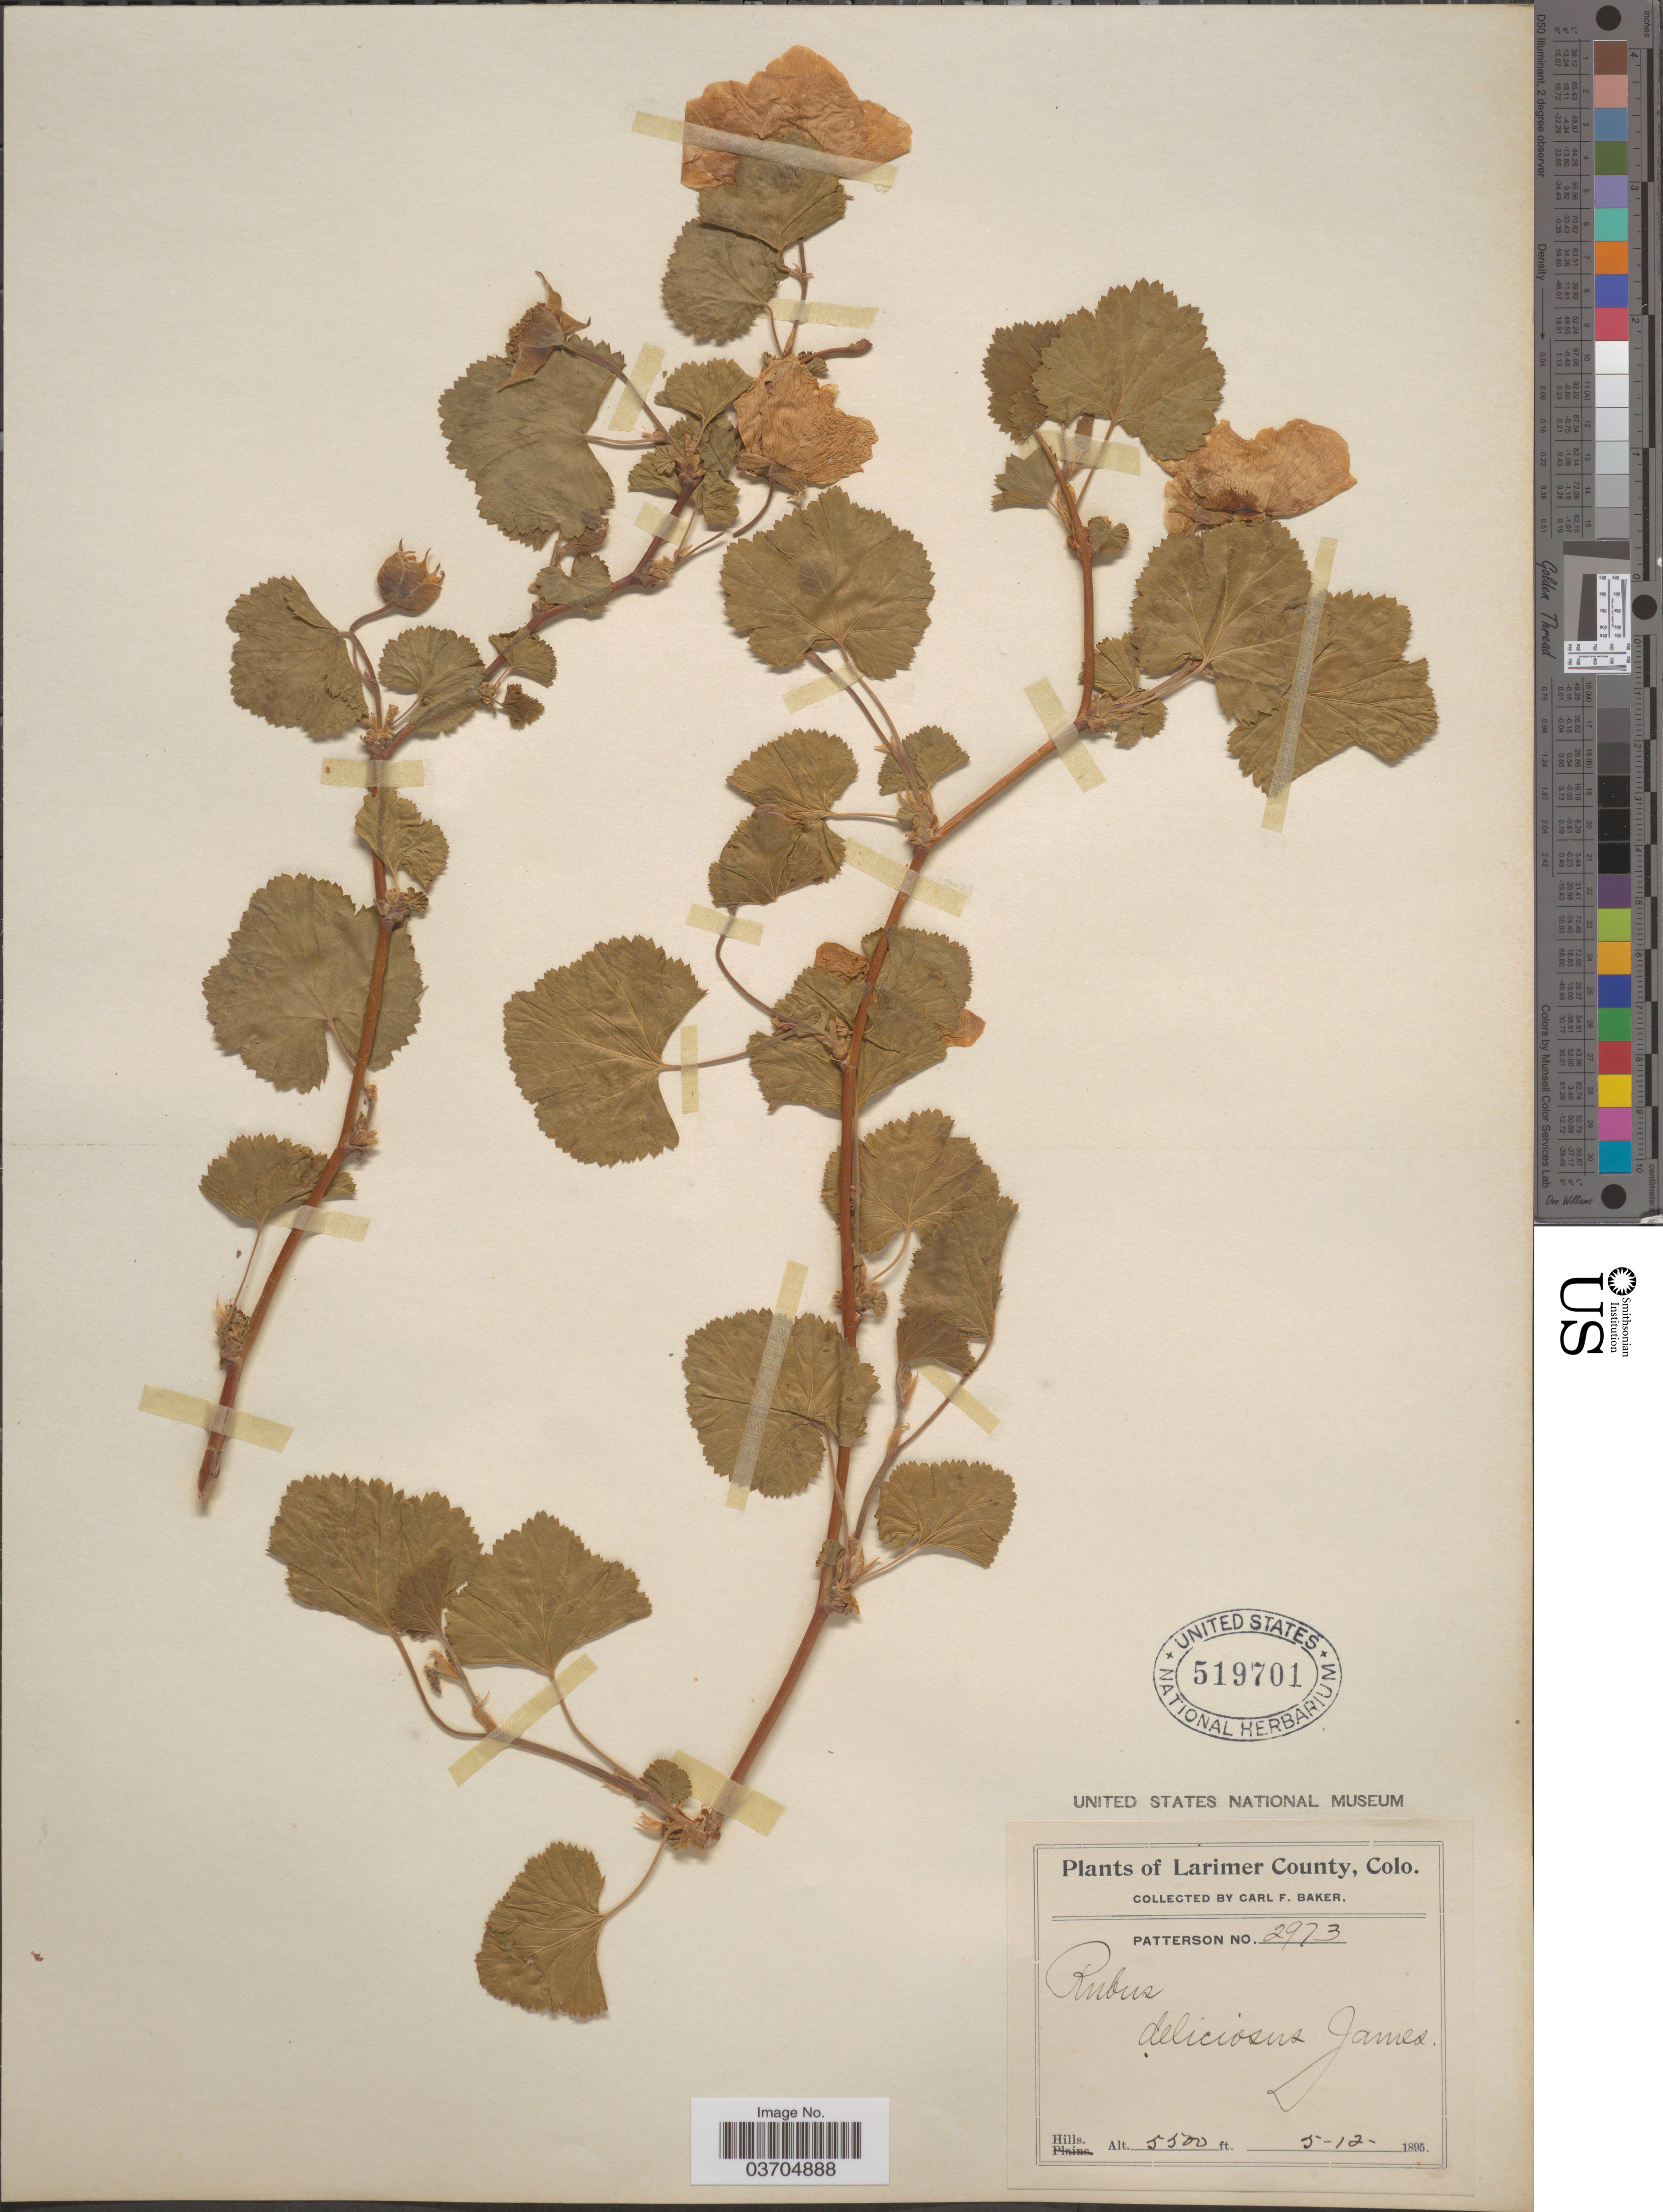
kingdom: Plantae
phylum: Tracheophyta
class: Magnoliopsida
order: Rosales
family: Rosaceae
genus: Rubus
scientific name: Rubus deliciosus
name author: Torr.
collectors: C. F. Baker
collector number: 2973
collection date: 1895-05-12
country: United States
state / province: Colorado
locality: Larimer County.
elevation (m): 1676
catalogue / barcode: US 519701